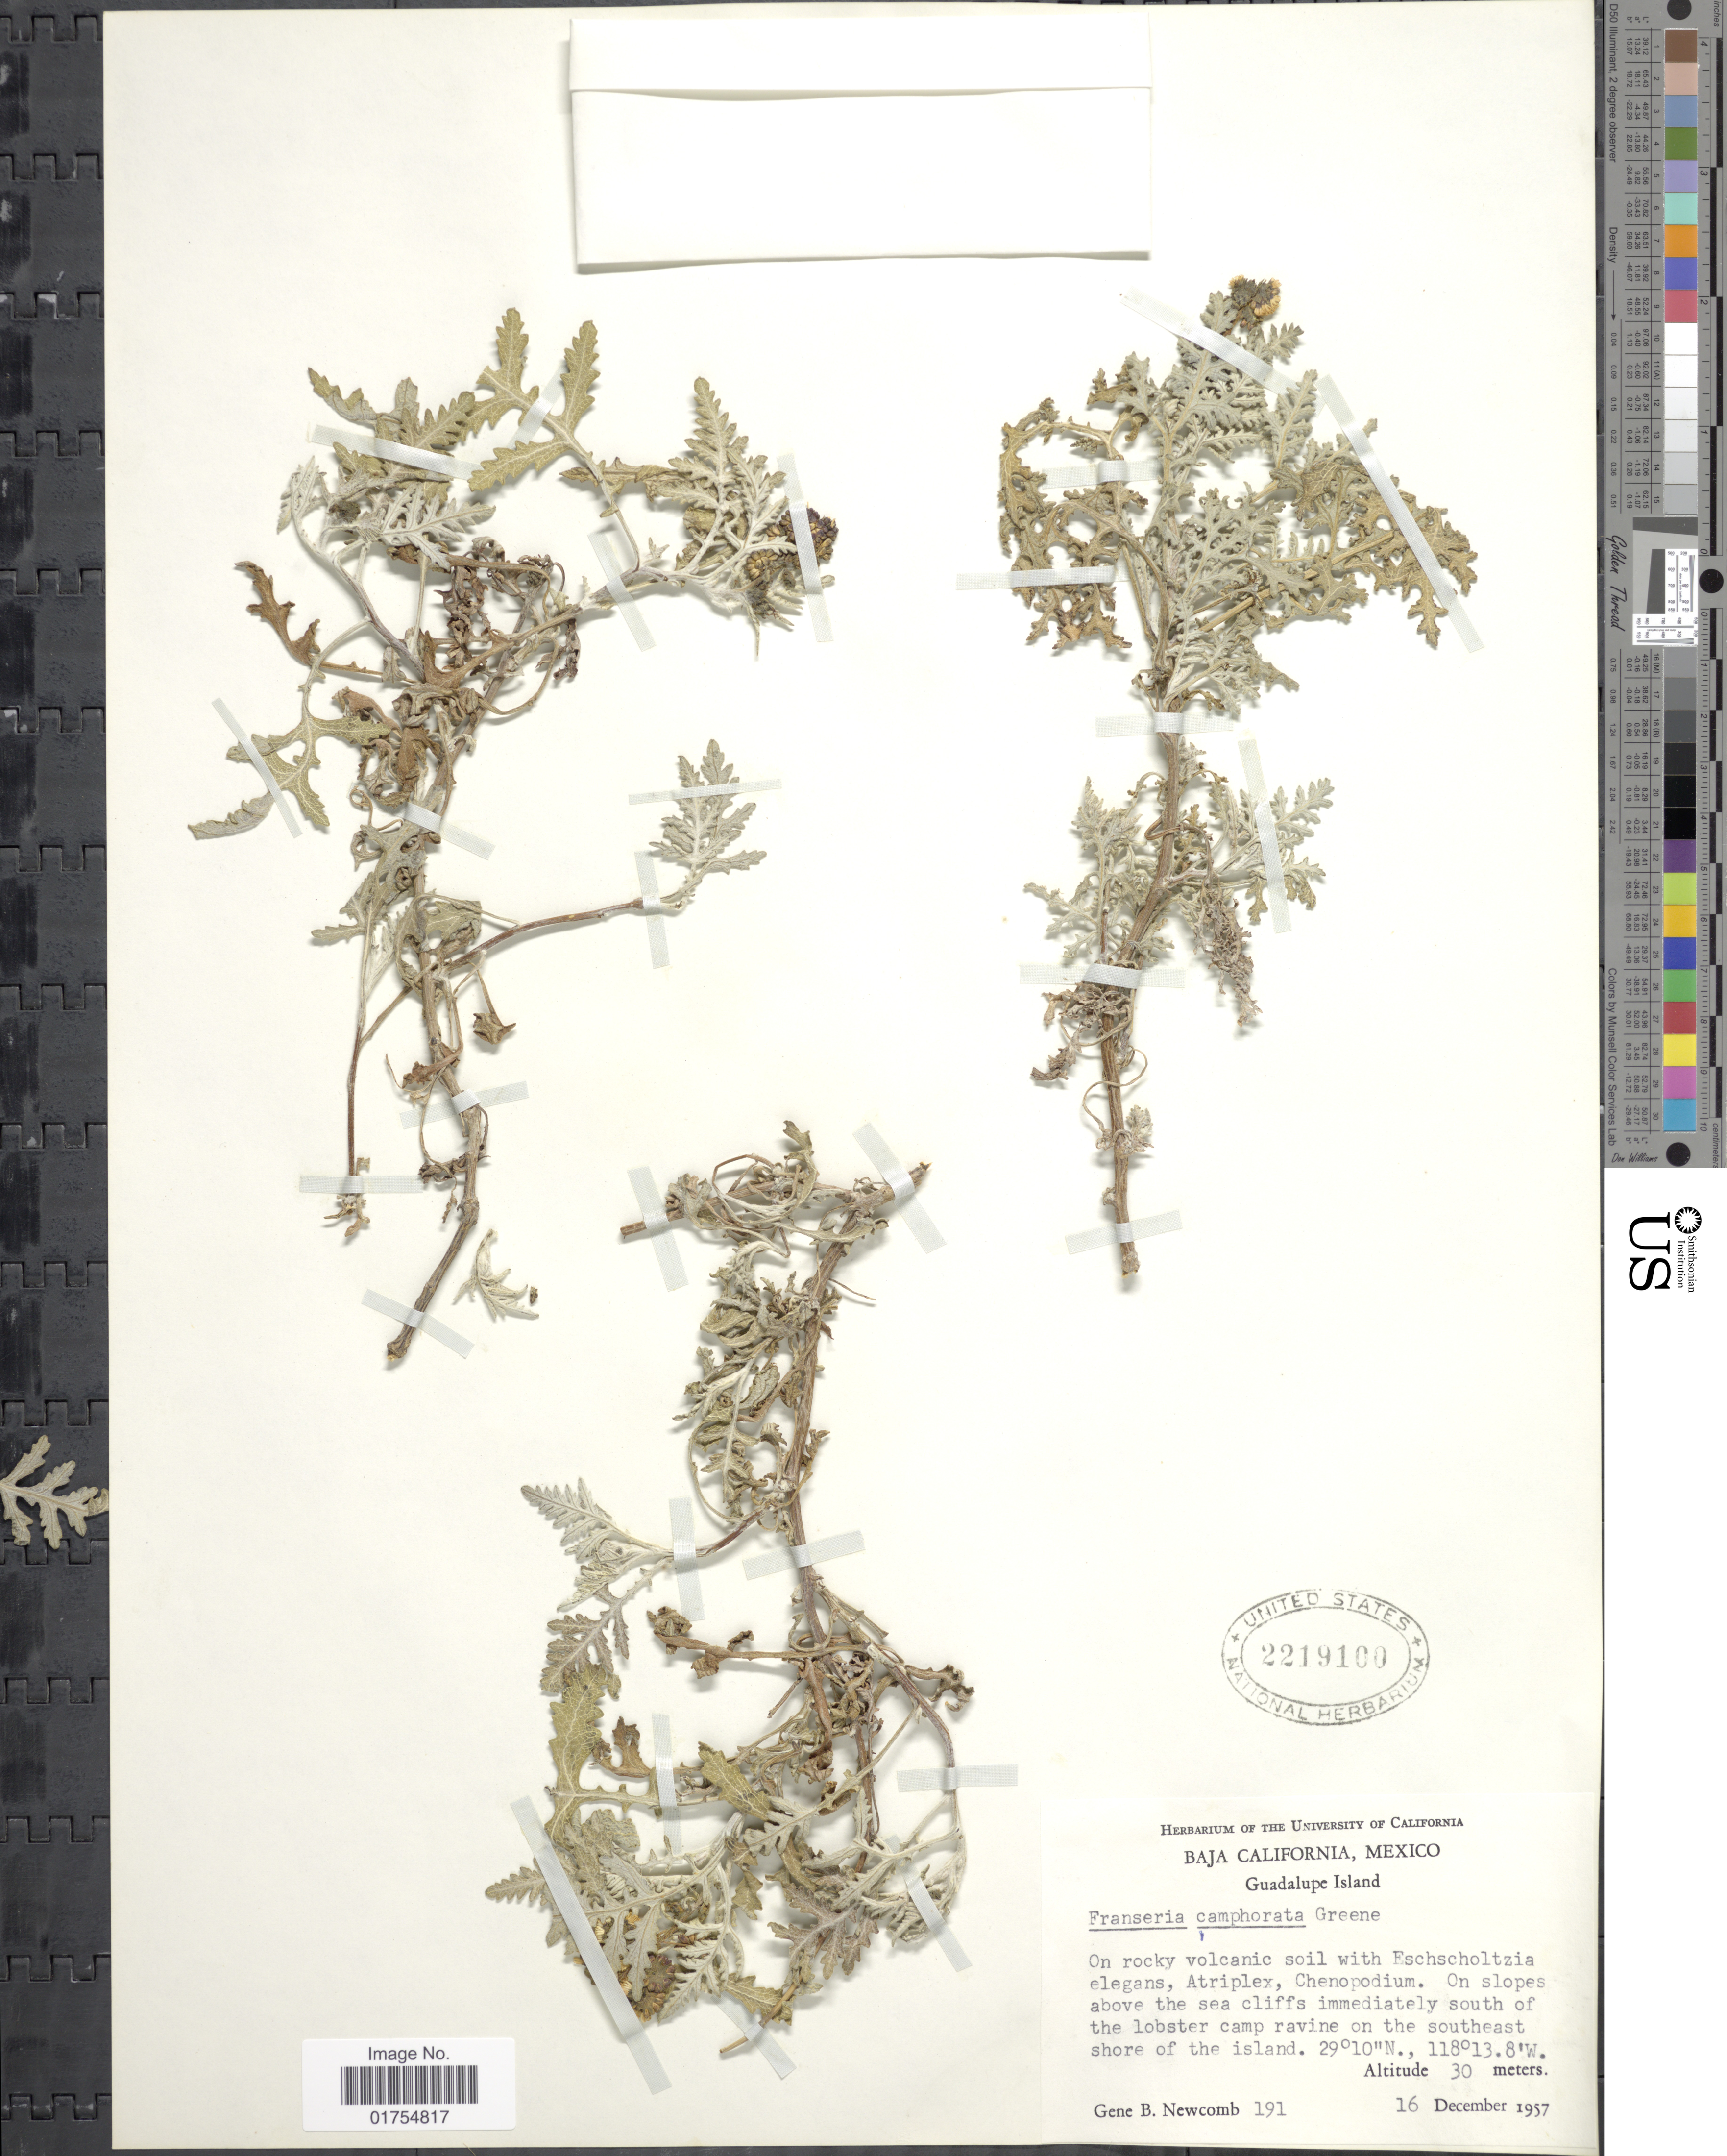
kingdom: Plantae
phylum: Tracheophyta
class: Magnoliopsida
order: Asterales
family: Asteraceae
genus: Franseria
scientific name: Franseria camphorata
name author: Greene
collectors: G. B. Newcomb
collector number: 191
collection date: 1957-12-16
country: Mexico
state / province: Baja California Norte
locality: Guadalupe Island. Above sea cliffs immediately south of the lobster camp ravine on the southeast shore of the island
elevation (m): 30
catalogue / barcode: US 2219160